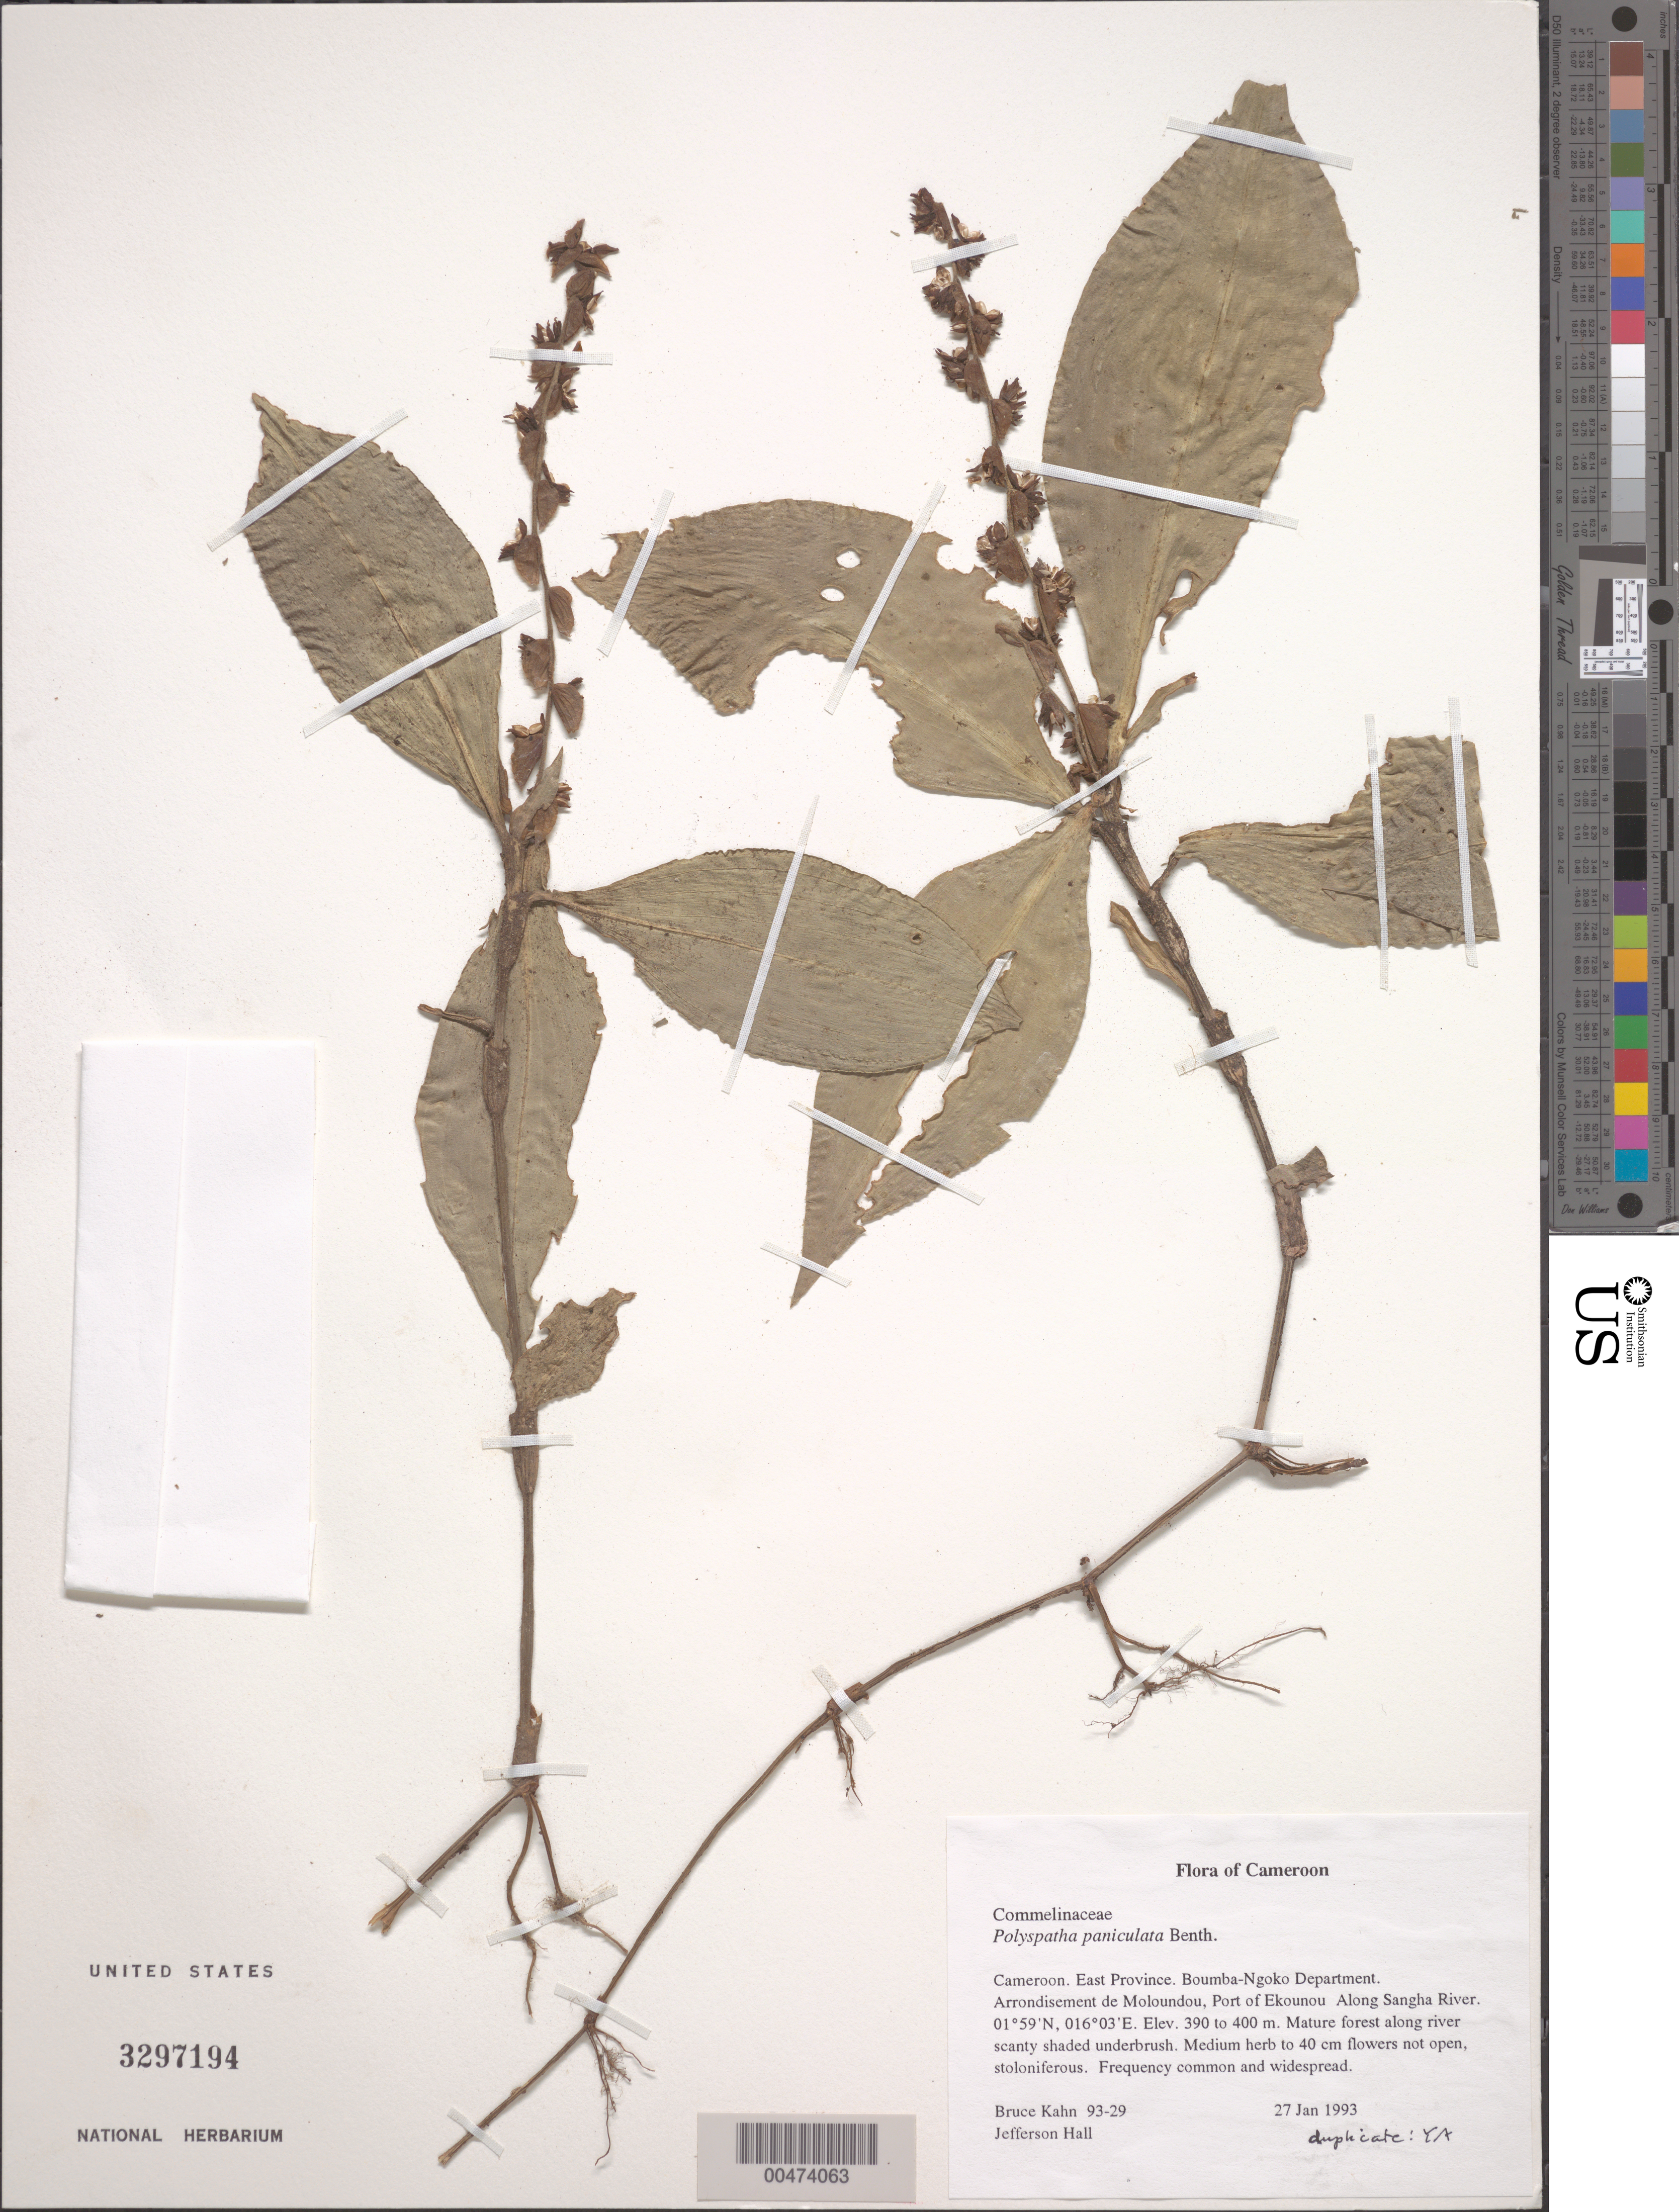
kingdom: Plantae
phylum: Tracheophyta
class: Liliopsida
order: Commelinales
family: Commelinaceae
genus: Polyspatha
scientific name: Polyspatha paniculata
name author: Benth.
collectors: B. Kahn & J. Hall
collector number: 93-29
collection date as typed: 27 Jan 1993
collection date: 1993-01-27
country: Cameroon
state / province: Est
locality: Boumba-ngoko, moloundou arrondissement, lipondji, ekounou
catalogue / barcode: US 3297194